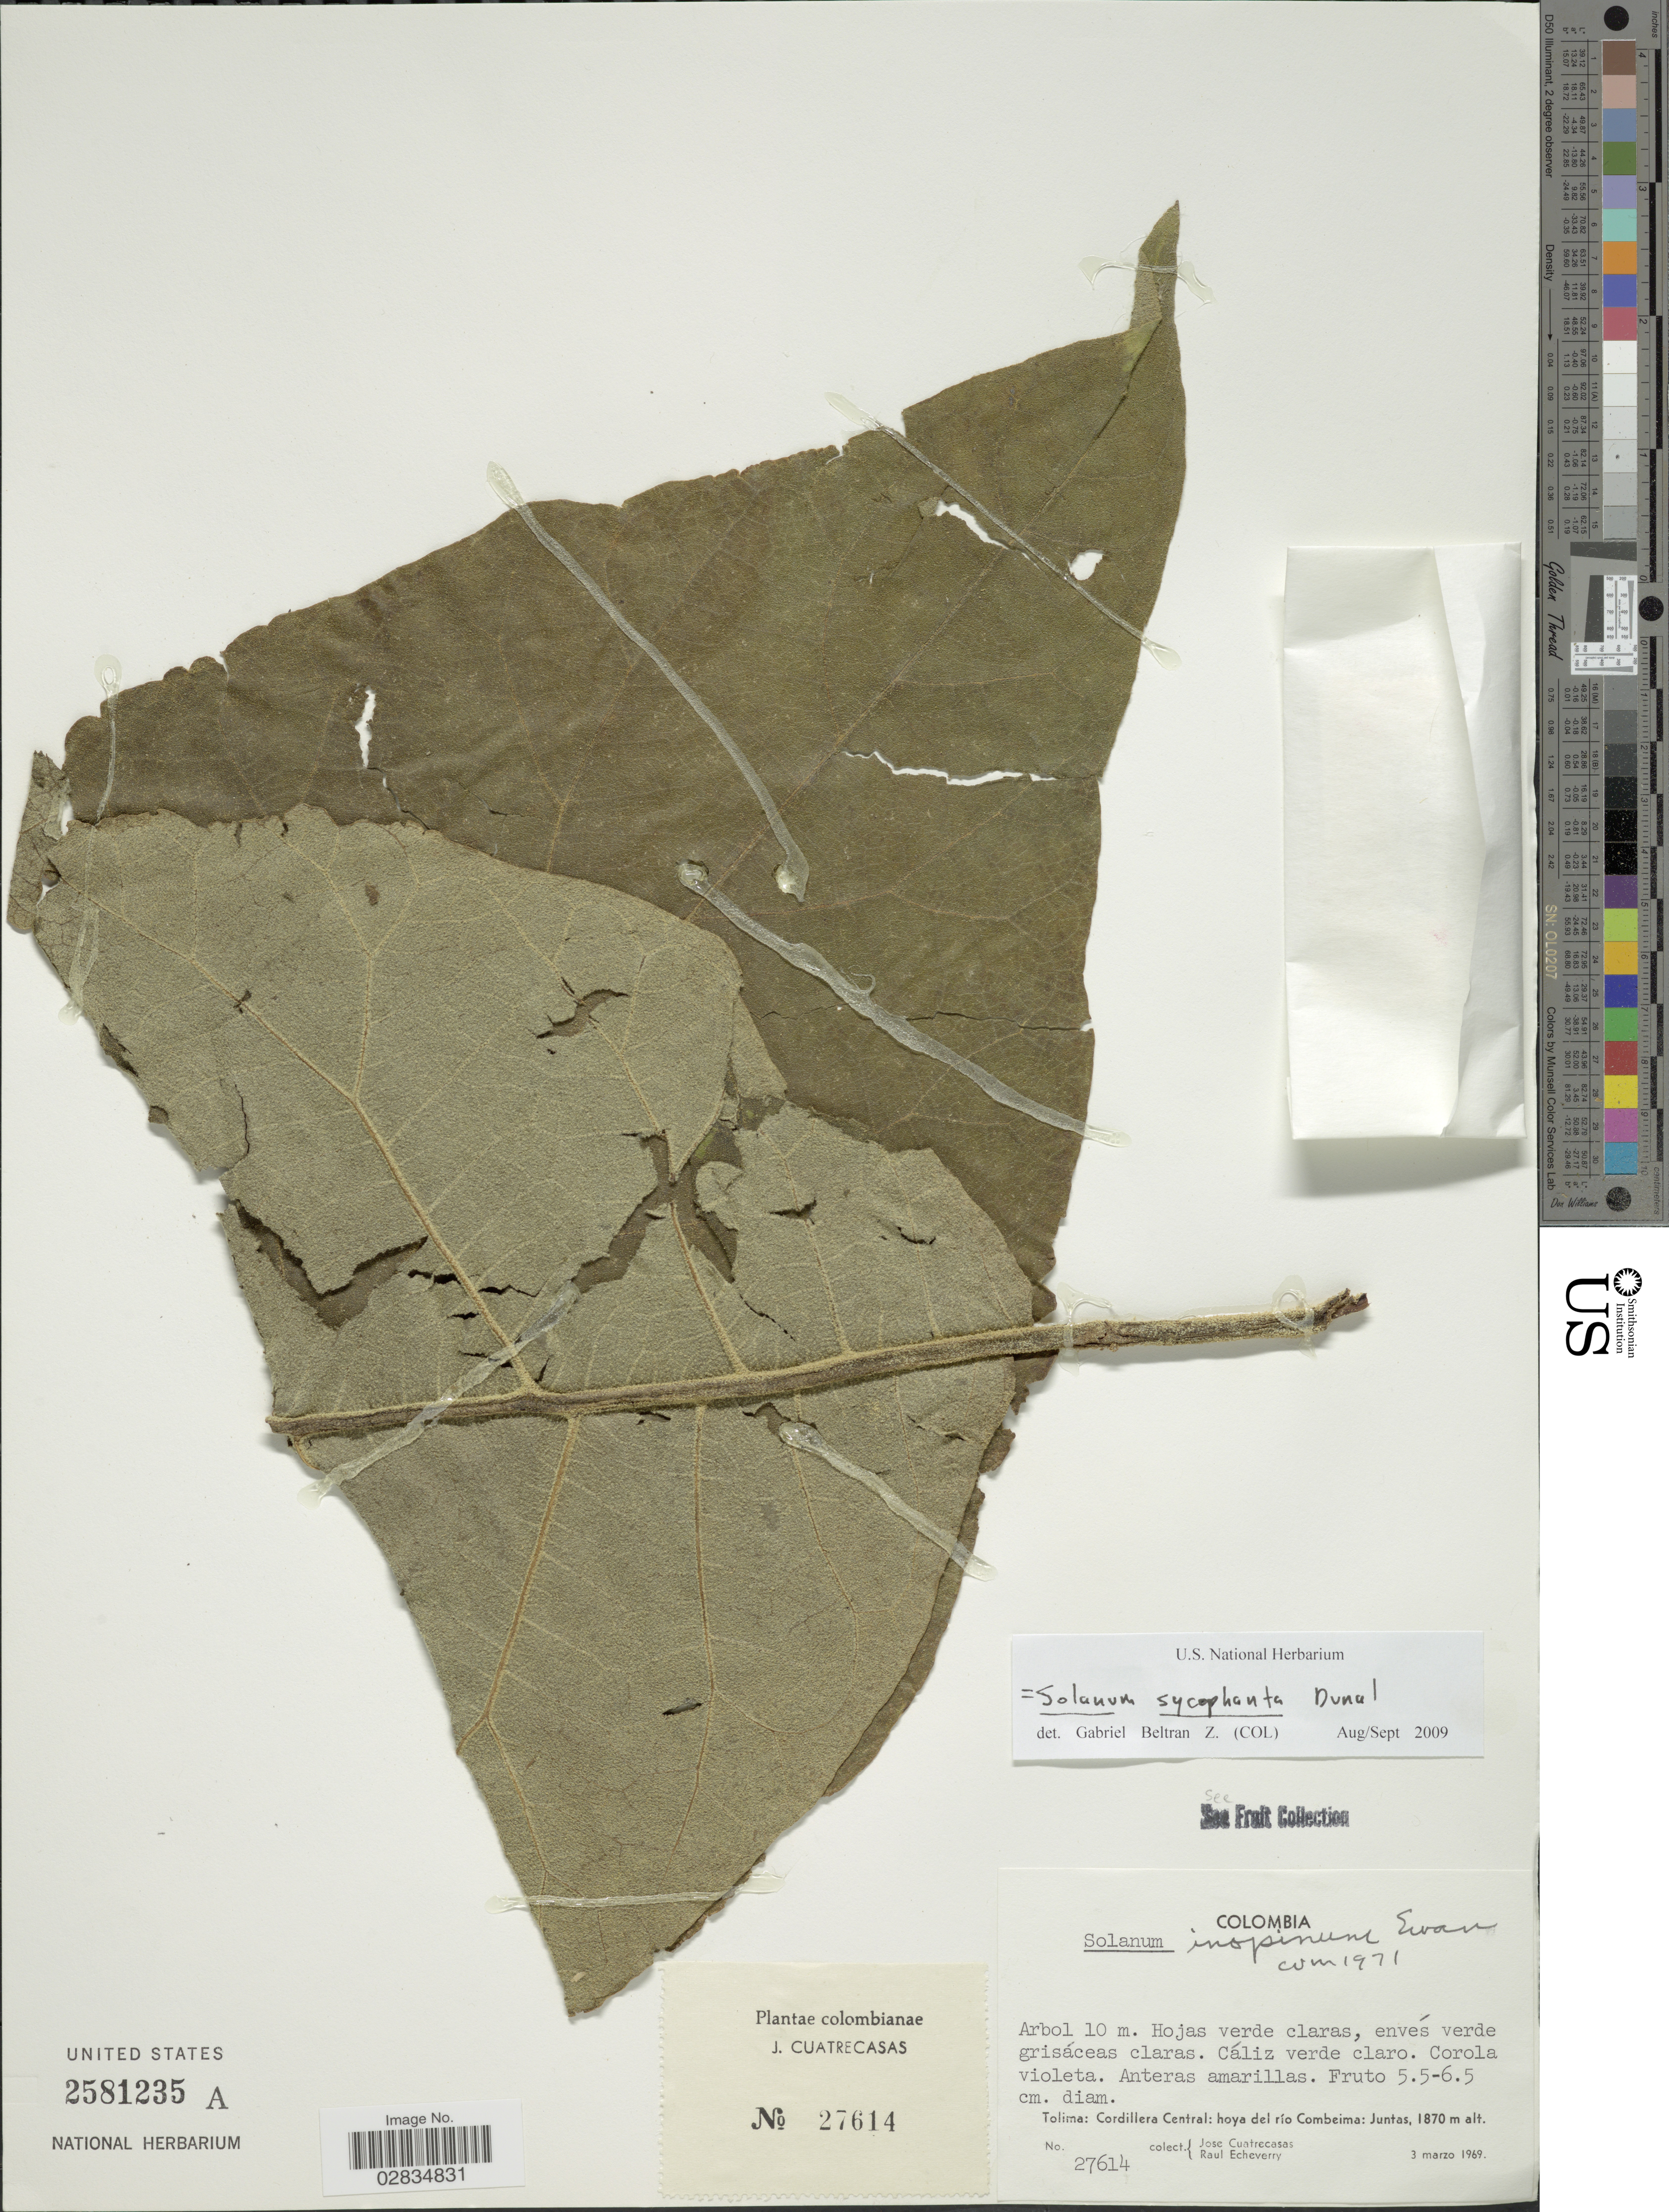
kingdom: Plantae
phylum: Tracheophyta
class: Magnoliopsida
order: Solanales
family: Solanaceae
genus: Solanum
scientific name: Solanum sycophanta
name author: Dunal in DC.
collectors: J. Cuatrecasas & R. Echeverry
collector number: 27614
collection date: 1969-03-03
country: Colombia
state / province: Tolima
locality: Cordillera Central: hoya del río Combeima: Juntas.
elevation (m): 1870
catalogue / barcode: US 2581235A